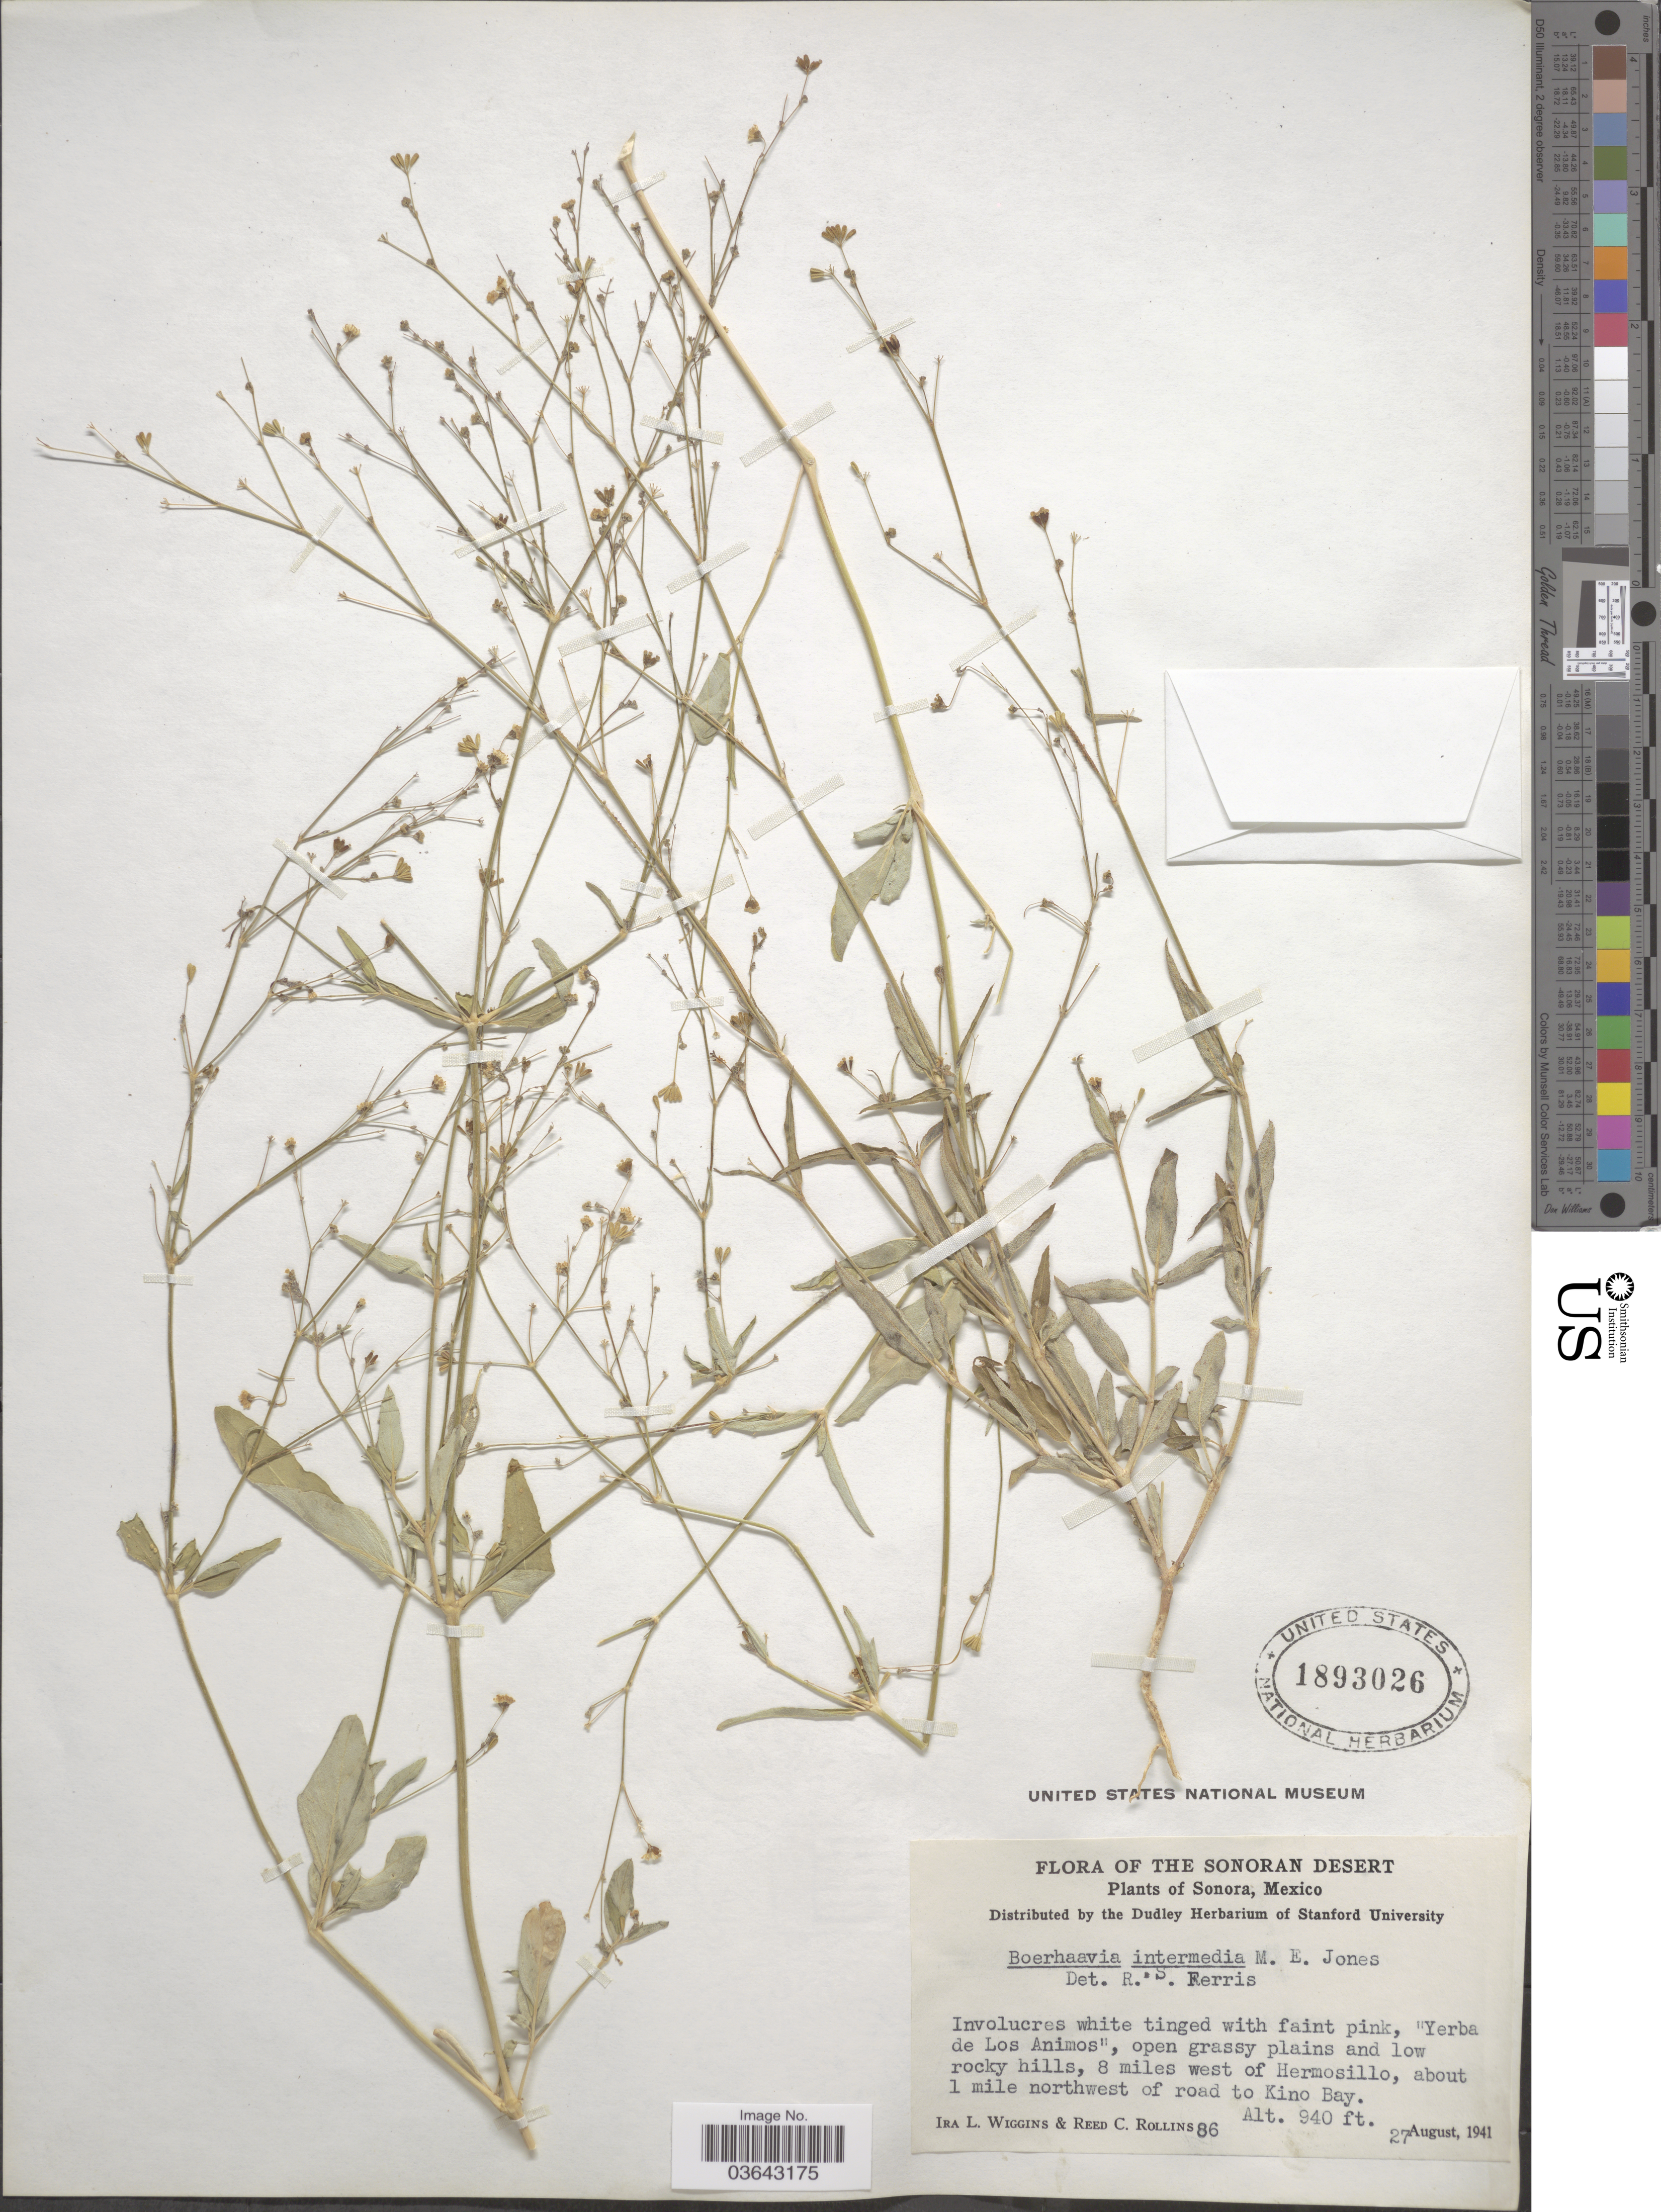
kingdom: Plantae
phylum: Tracheophyta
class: Magnoliopsida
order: Caryophyllales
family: Nyctaginaceae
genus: Boerhavia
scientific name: Boerhavia intermedia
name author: M.E. Jones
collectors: I. L. Wiggins & R. C. Rollins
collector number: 86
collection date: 1941-08-27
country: Mexico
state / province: Sonora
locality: The Sonoran Desert. "Yerba de Los Animos", open grassy plains and low rocky hills, 8 miles west of Hermosillo, about 1 mile northwest of road to Kino Bay.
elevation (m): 287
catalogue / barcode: US 1893026